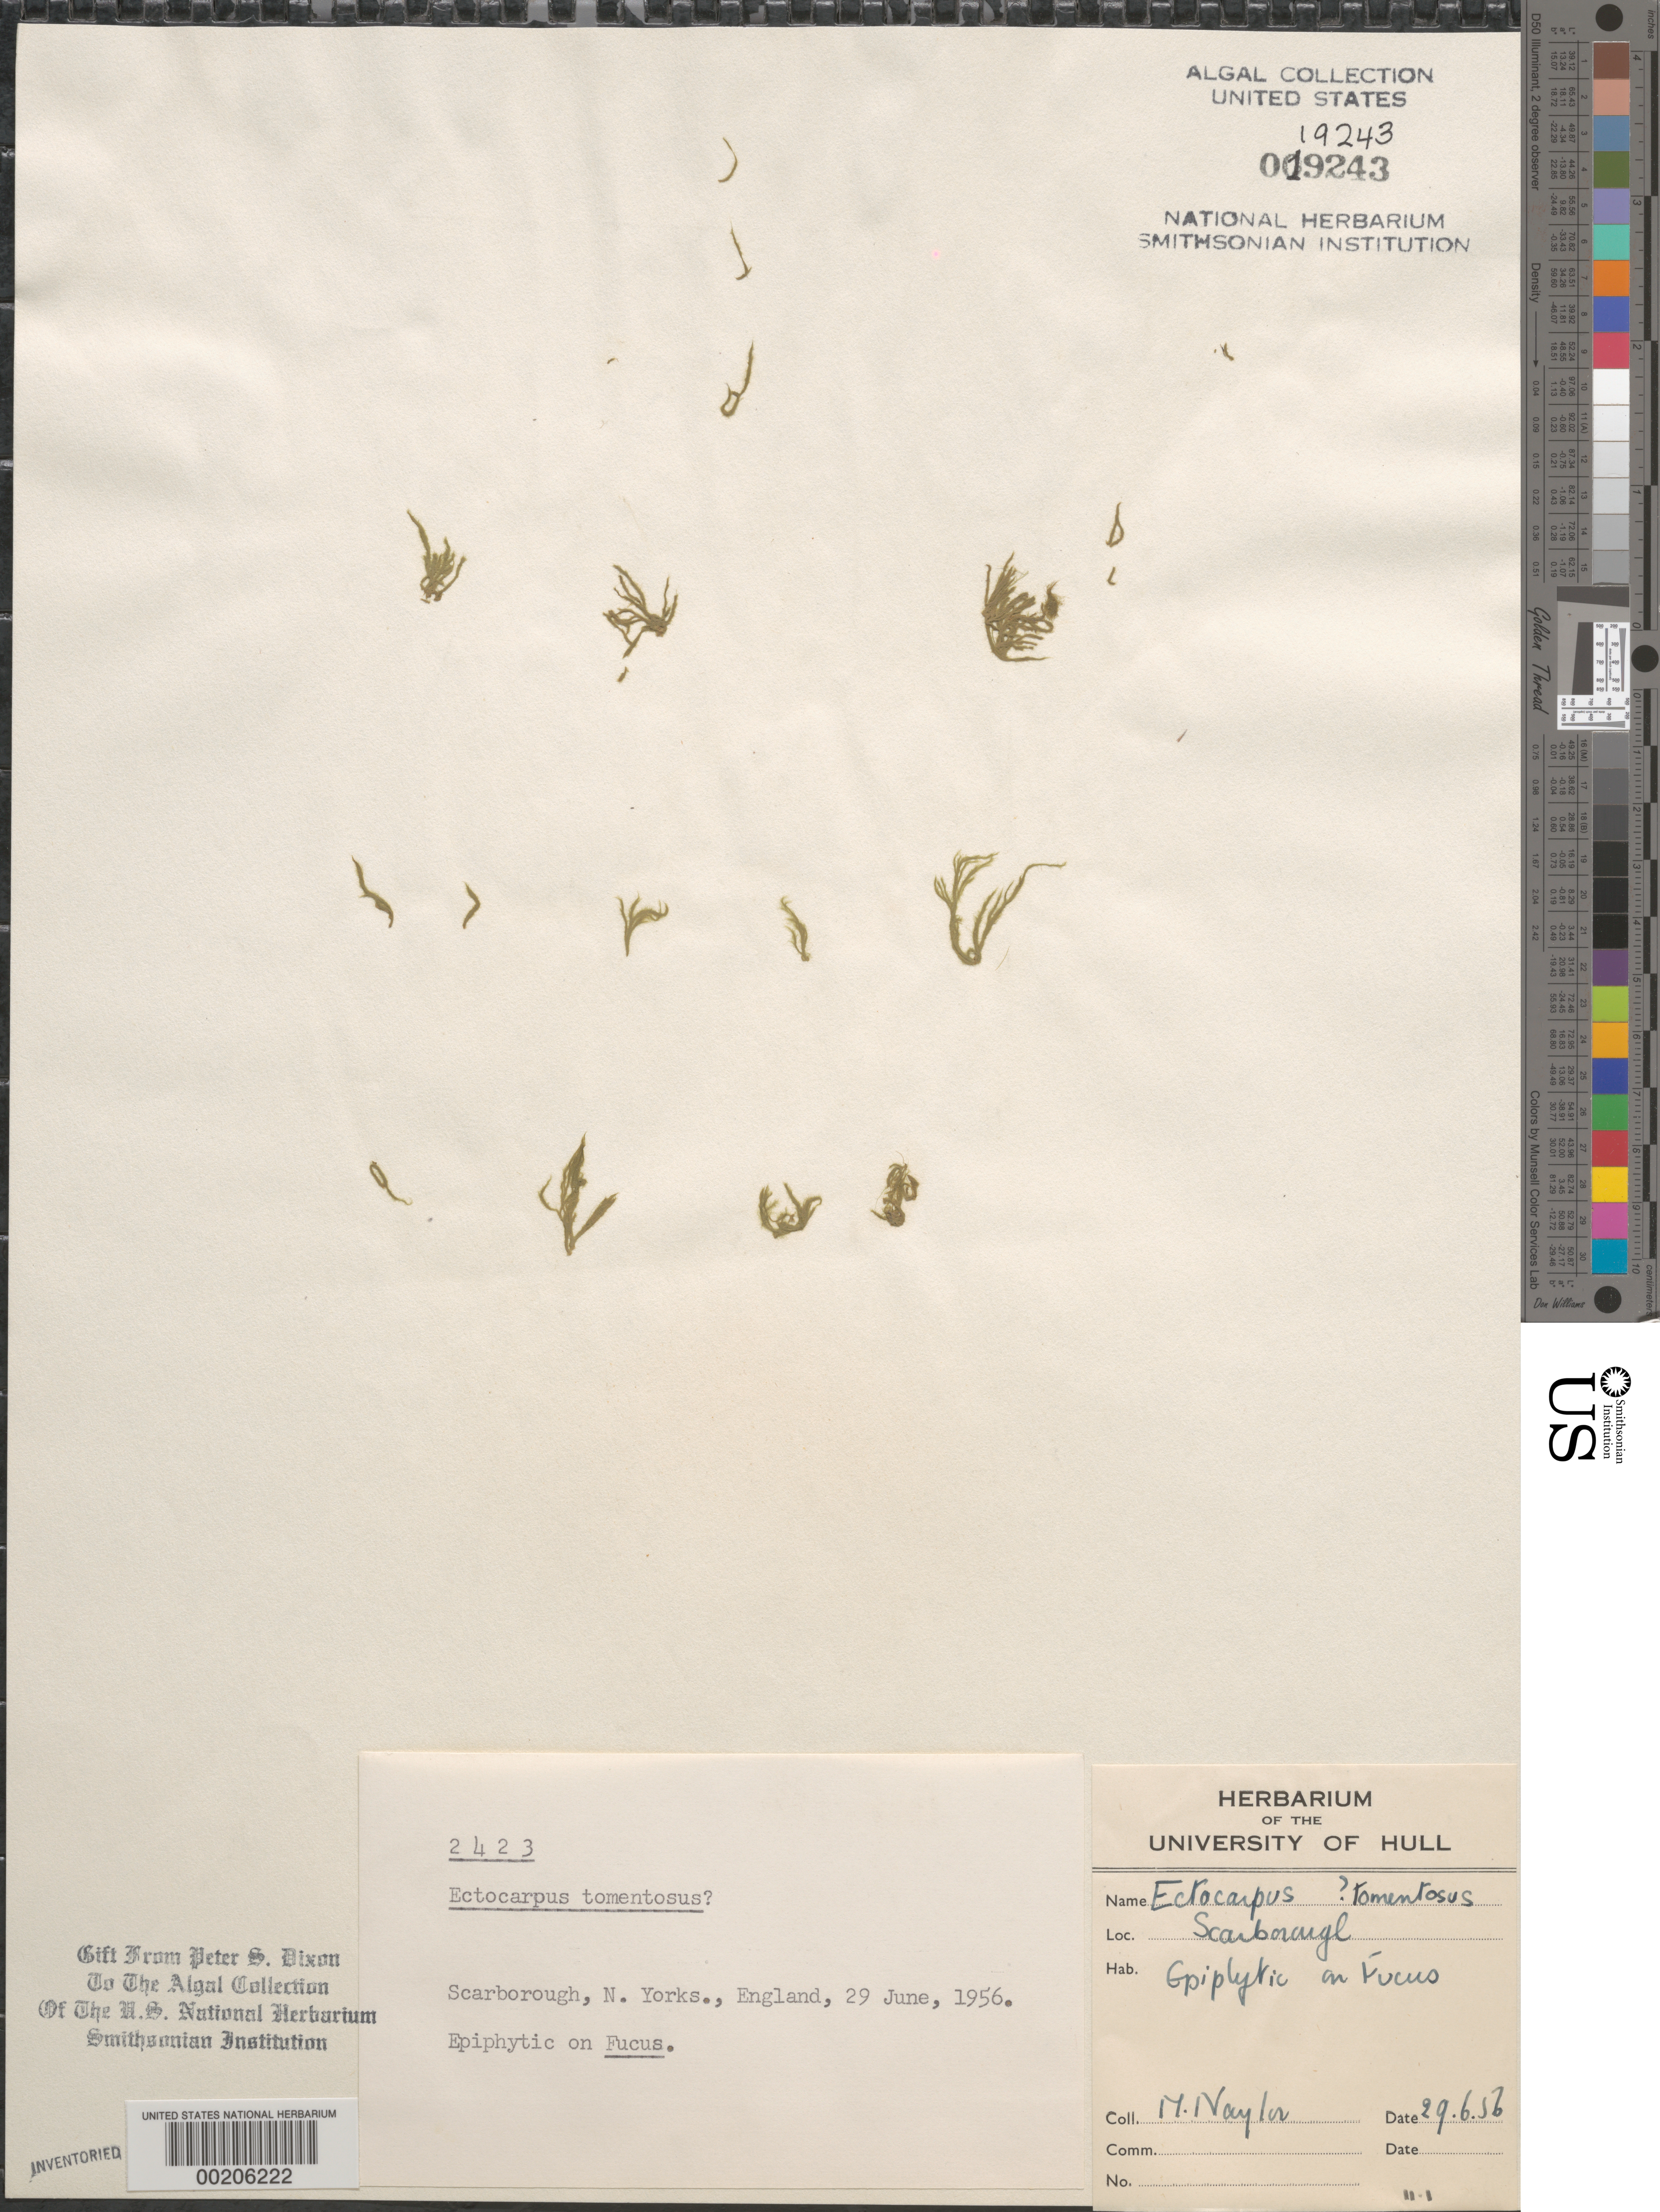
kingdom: Chromista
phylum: Ochrophyta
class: Phaeophyceae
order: Ectocarpales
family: Ectocarpaceae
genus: Spongonema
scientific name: Spongonema tomentosum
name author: (Huds.) Kütz.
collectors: M. Roberts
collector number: PSD 2423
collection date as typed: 29 Jun 1956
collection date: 1956-06-29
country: United Kingdom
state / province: England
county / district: North Yorkshire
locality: Scarborough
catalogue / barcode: US 19243